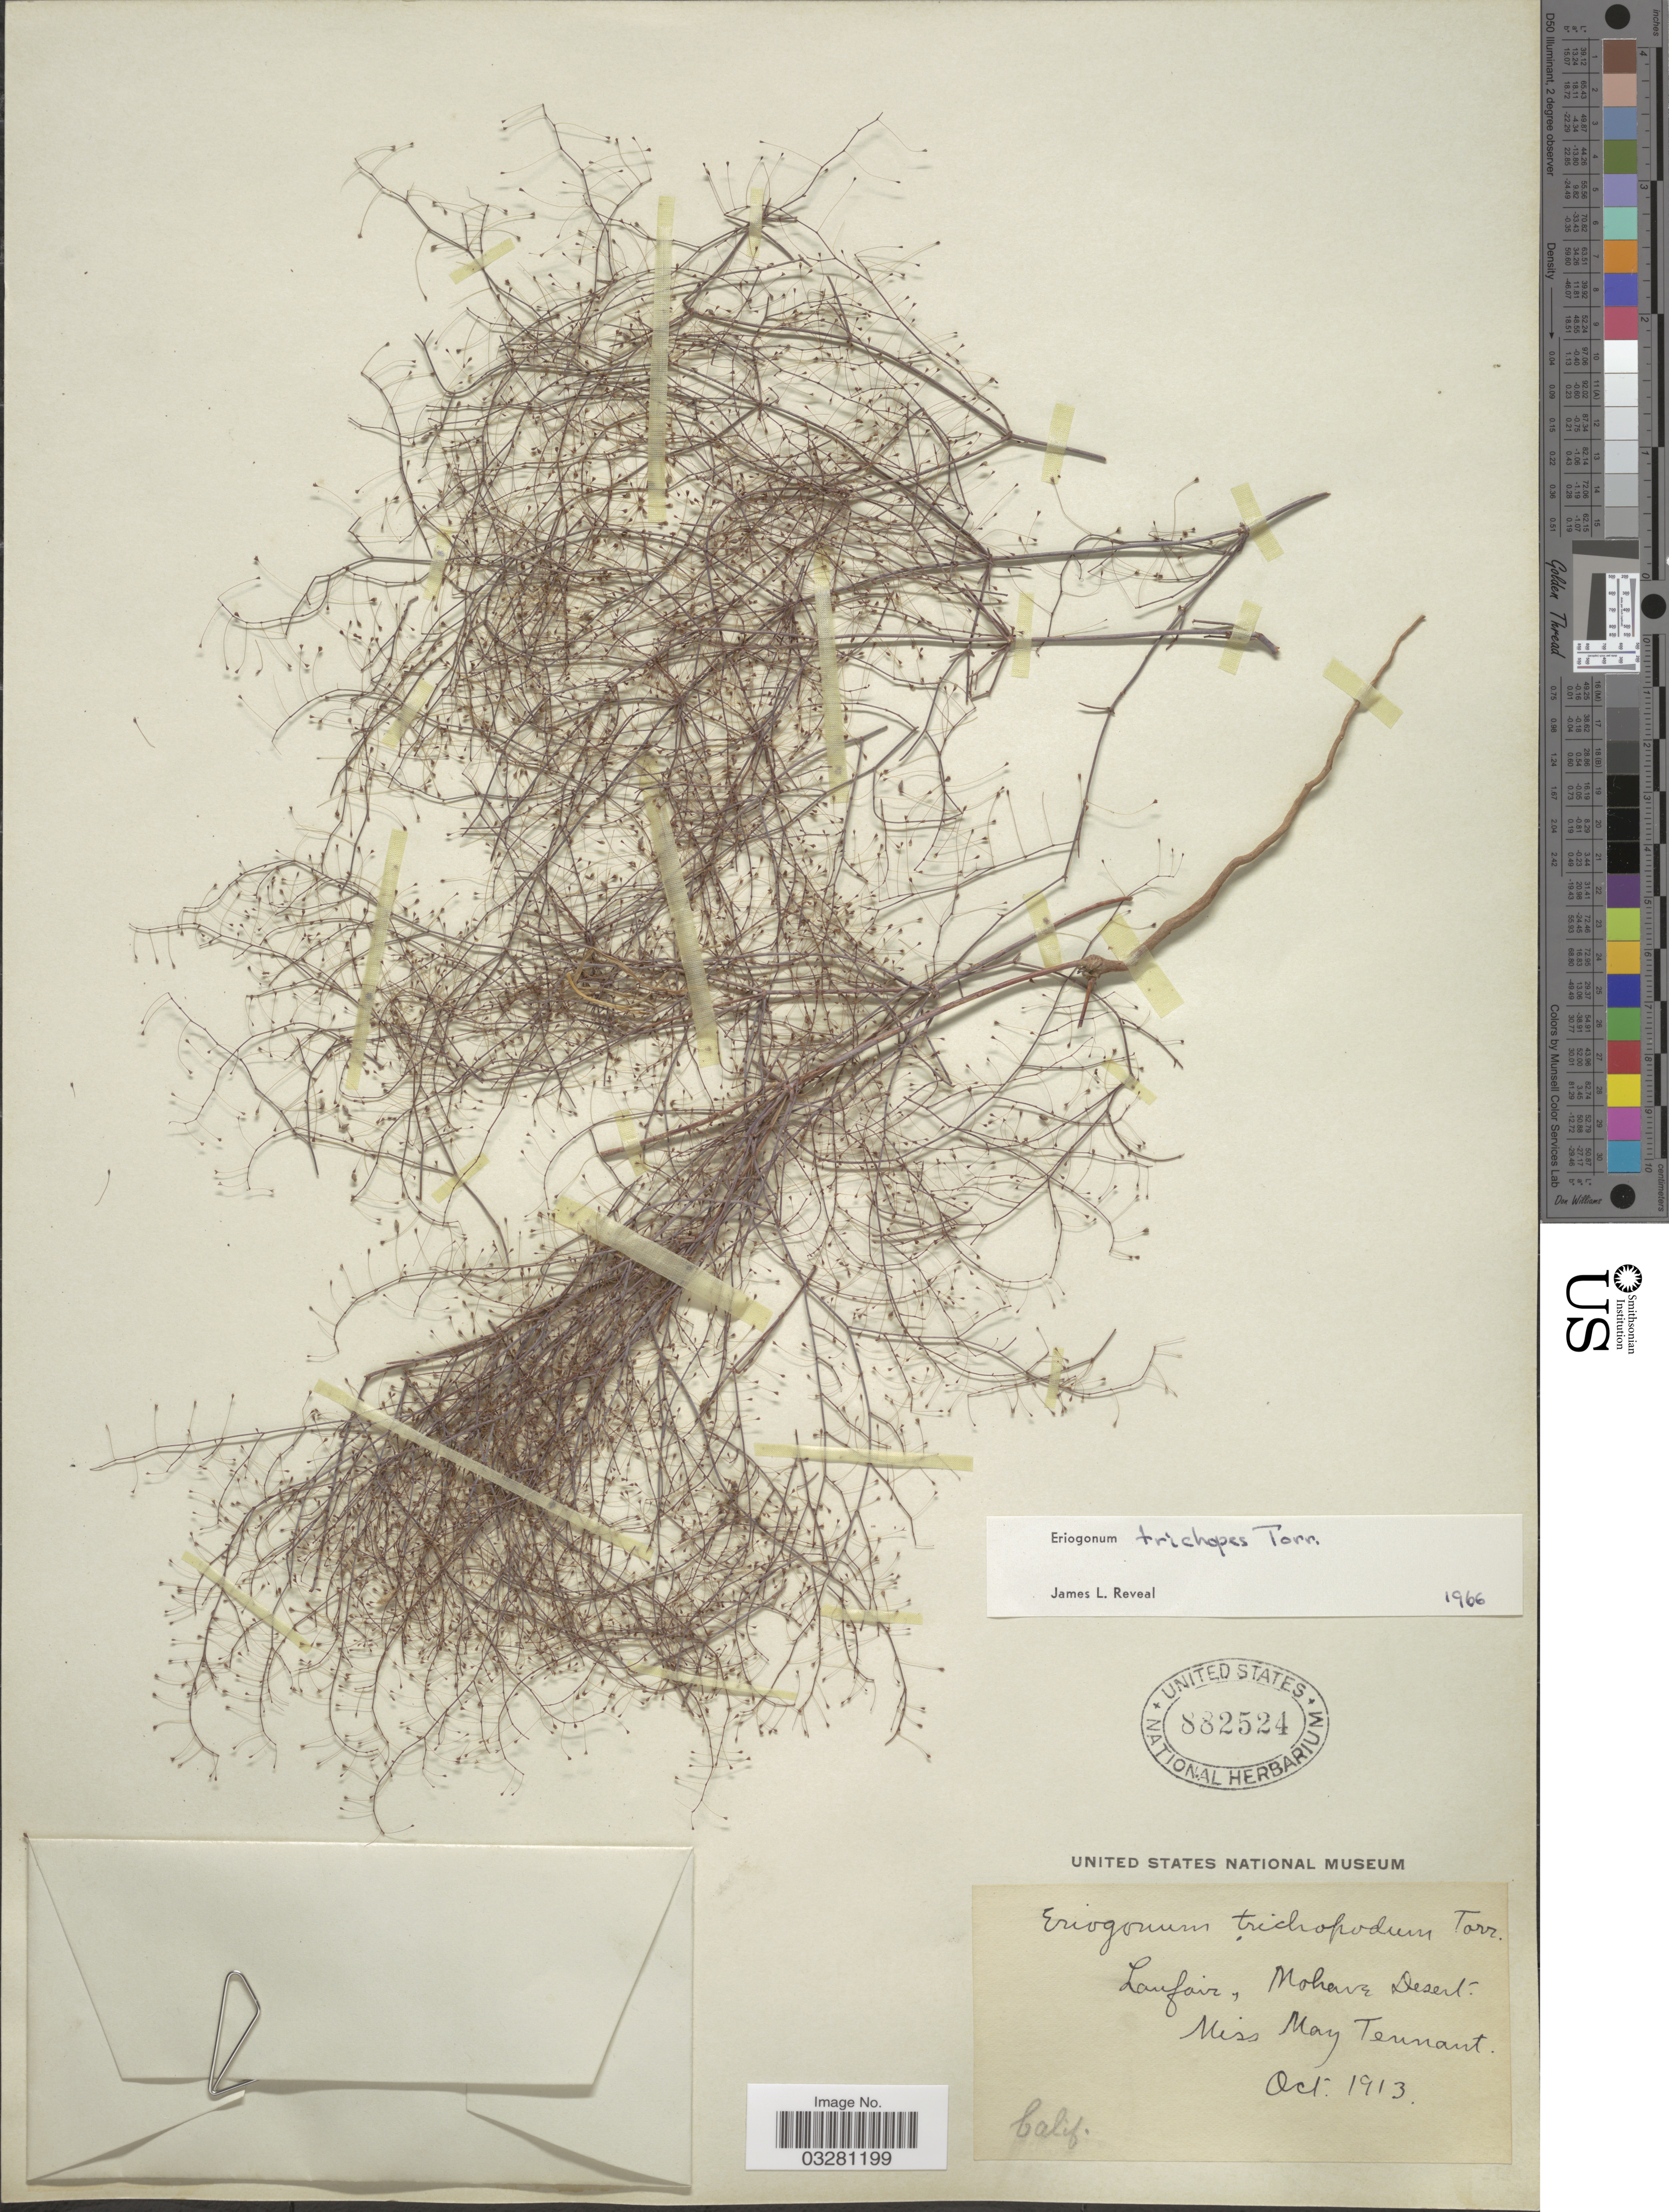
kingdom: Plantae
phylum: Tracheophyta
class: Magnoliopsida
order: Caryophyllales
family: Polygonaceae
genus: Eriogonum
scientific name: Eriogonum trichopes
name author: Torr.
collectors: M. Tennant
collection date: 1913-10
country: United States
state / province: California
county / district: Kern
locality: Lanfair, Mohave Desert.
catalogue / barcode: US 882524